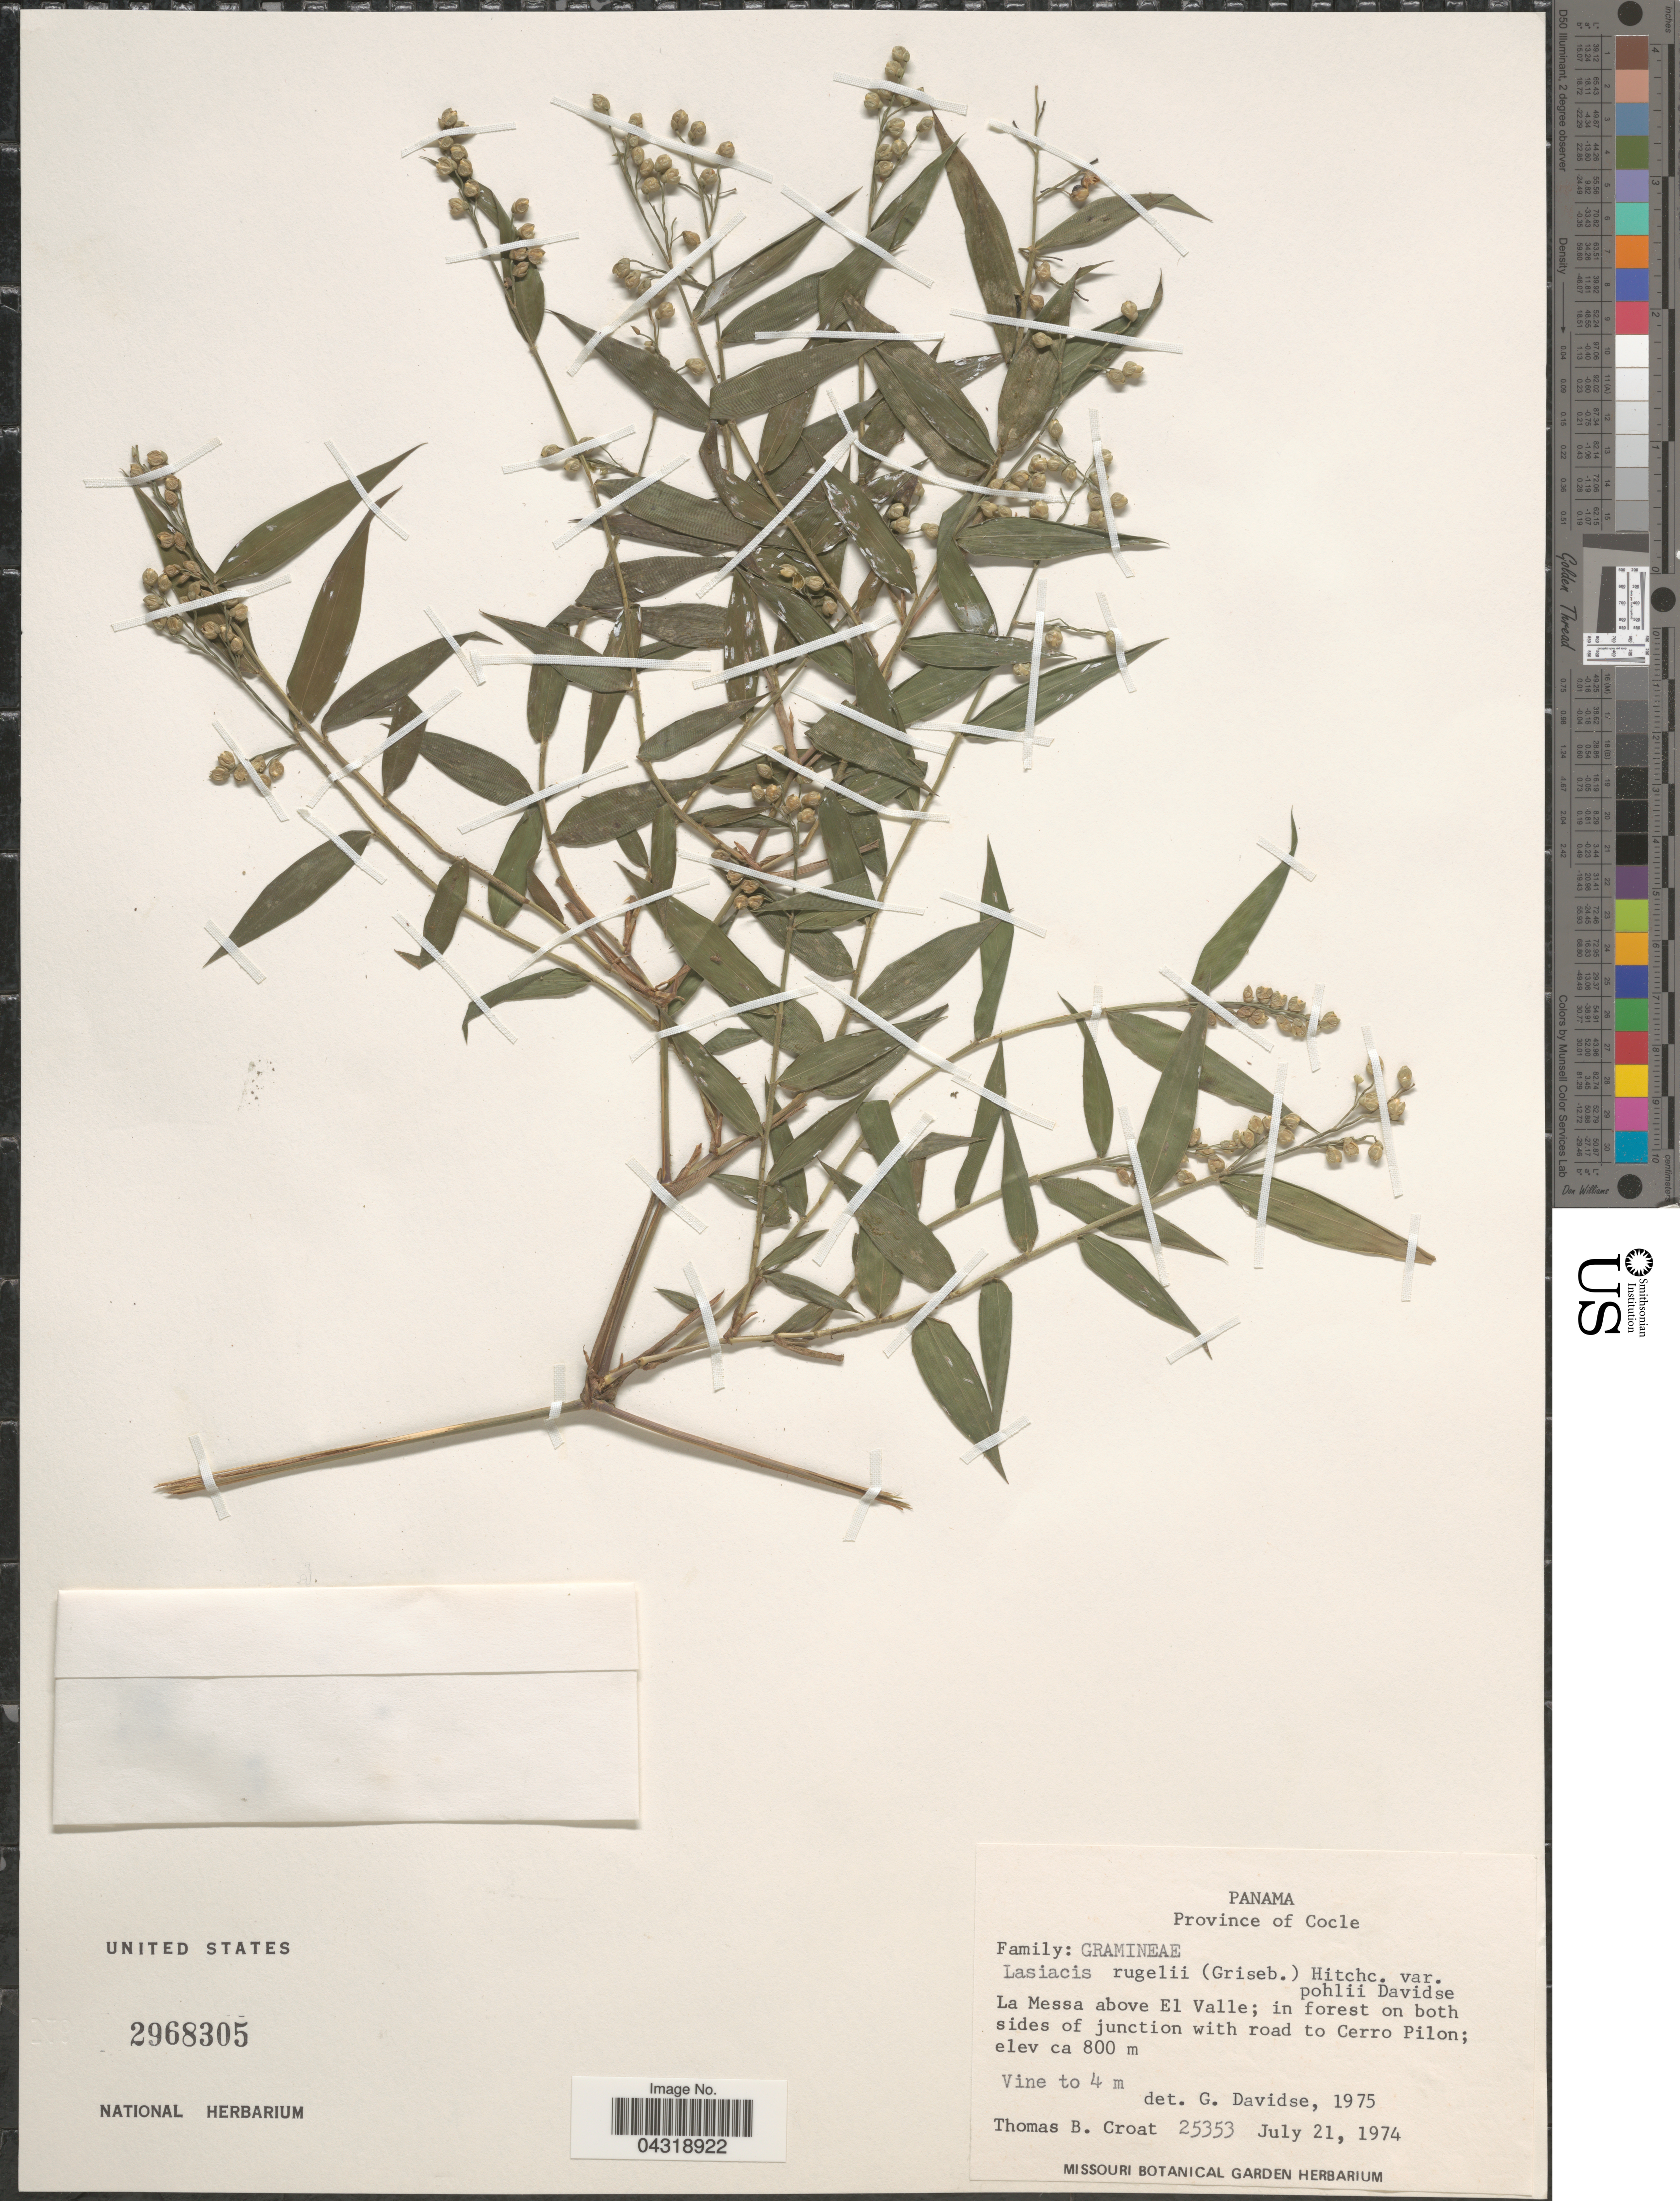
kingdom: Plantae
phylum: Tracheophyta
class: Liliopsida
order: Poales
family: Poaceae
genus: Lasiacis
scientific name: Lasiacis rugelii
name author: (Griseb.) Hitchc.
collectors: T. B. Croat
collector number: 25353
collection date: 1974-07-21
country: Panama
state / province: Cocle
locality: La Messa above El Valle; in forest on both sides of junction with road to Cerro Pilon.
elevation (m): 800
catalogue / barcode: US 2968305